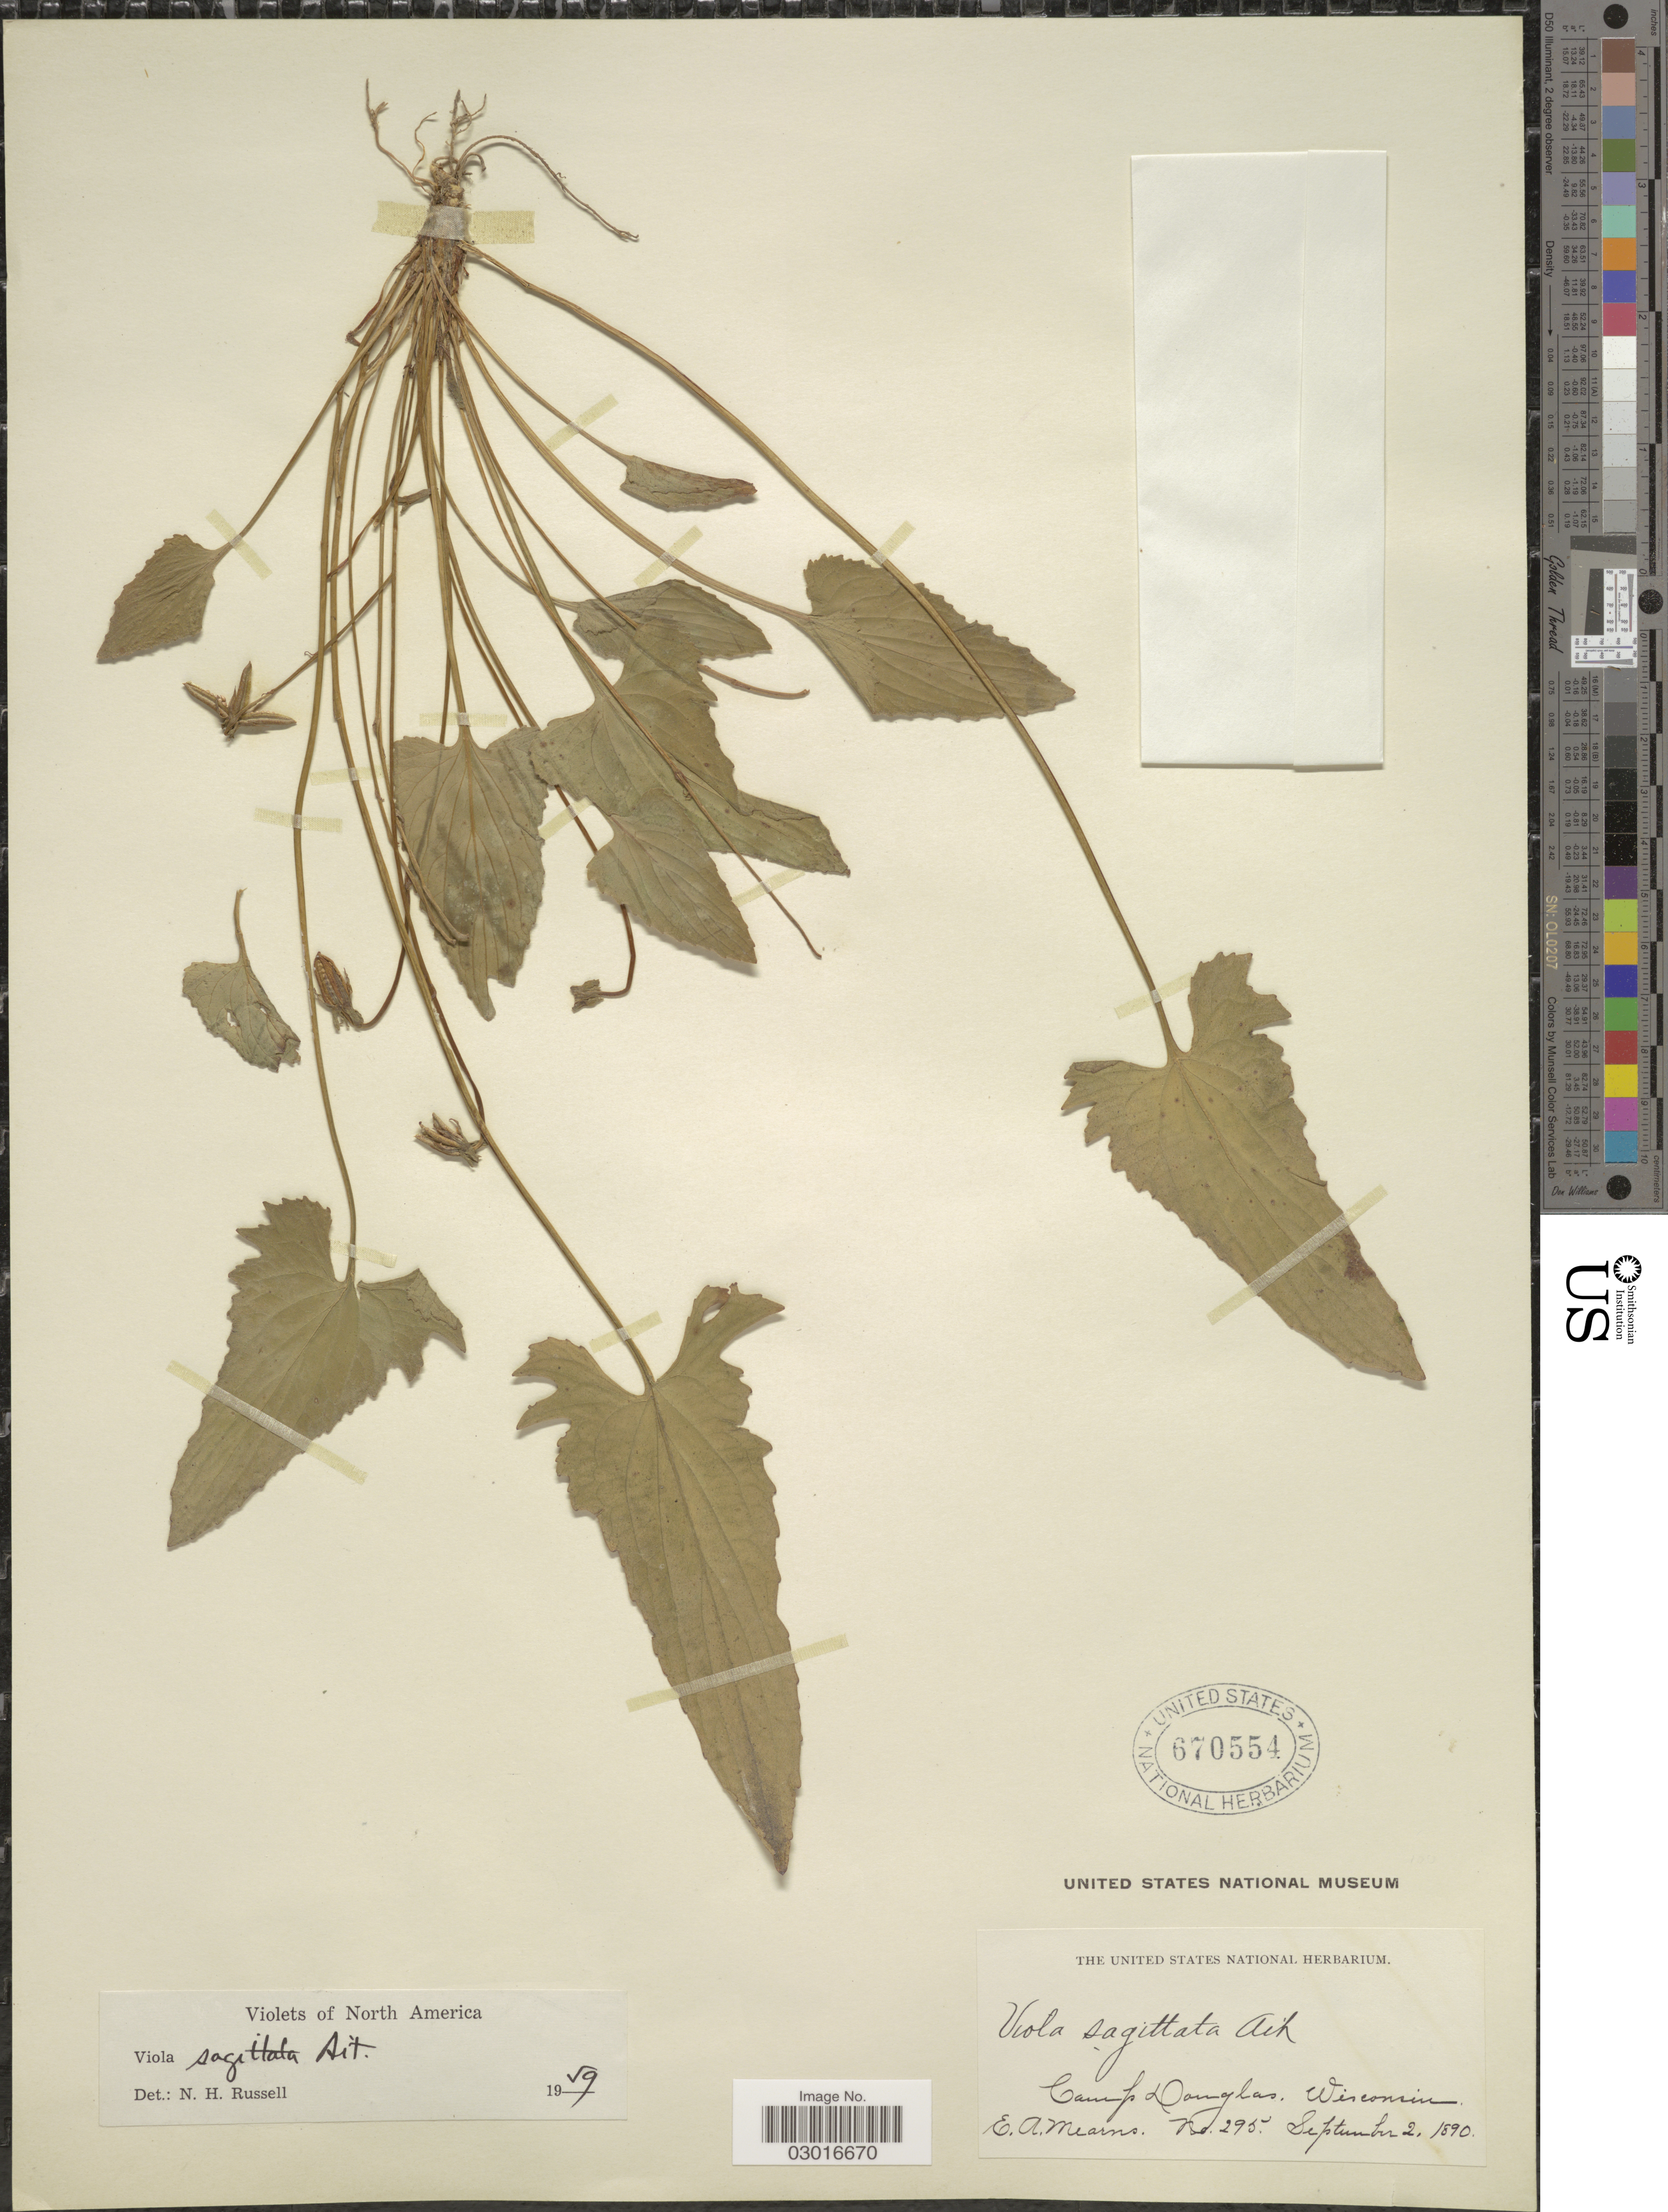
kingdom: Plantae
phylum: Tracheophyta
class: Magnoliopsida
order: Malpighiales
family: Violaceae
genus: Viola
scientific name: Viola sagittata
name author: Aiton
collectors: E. A. Mearns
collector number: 295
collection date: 1890-09-02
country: United States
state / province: Wisconsin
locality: Camp Douglas.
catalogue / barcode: US 670554